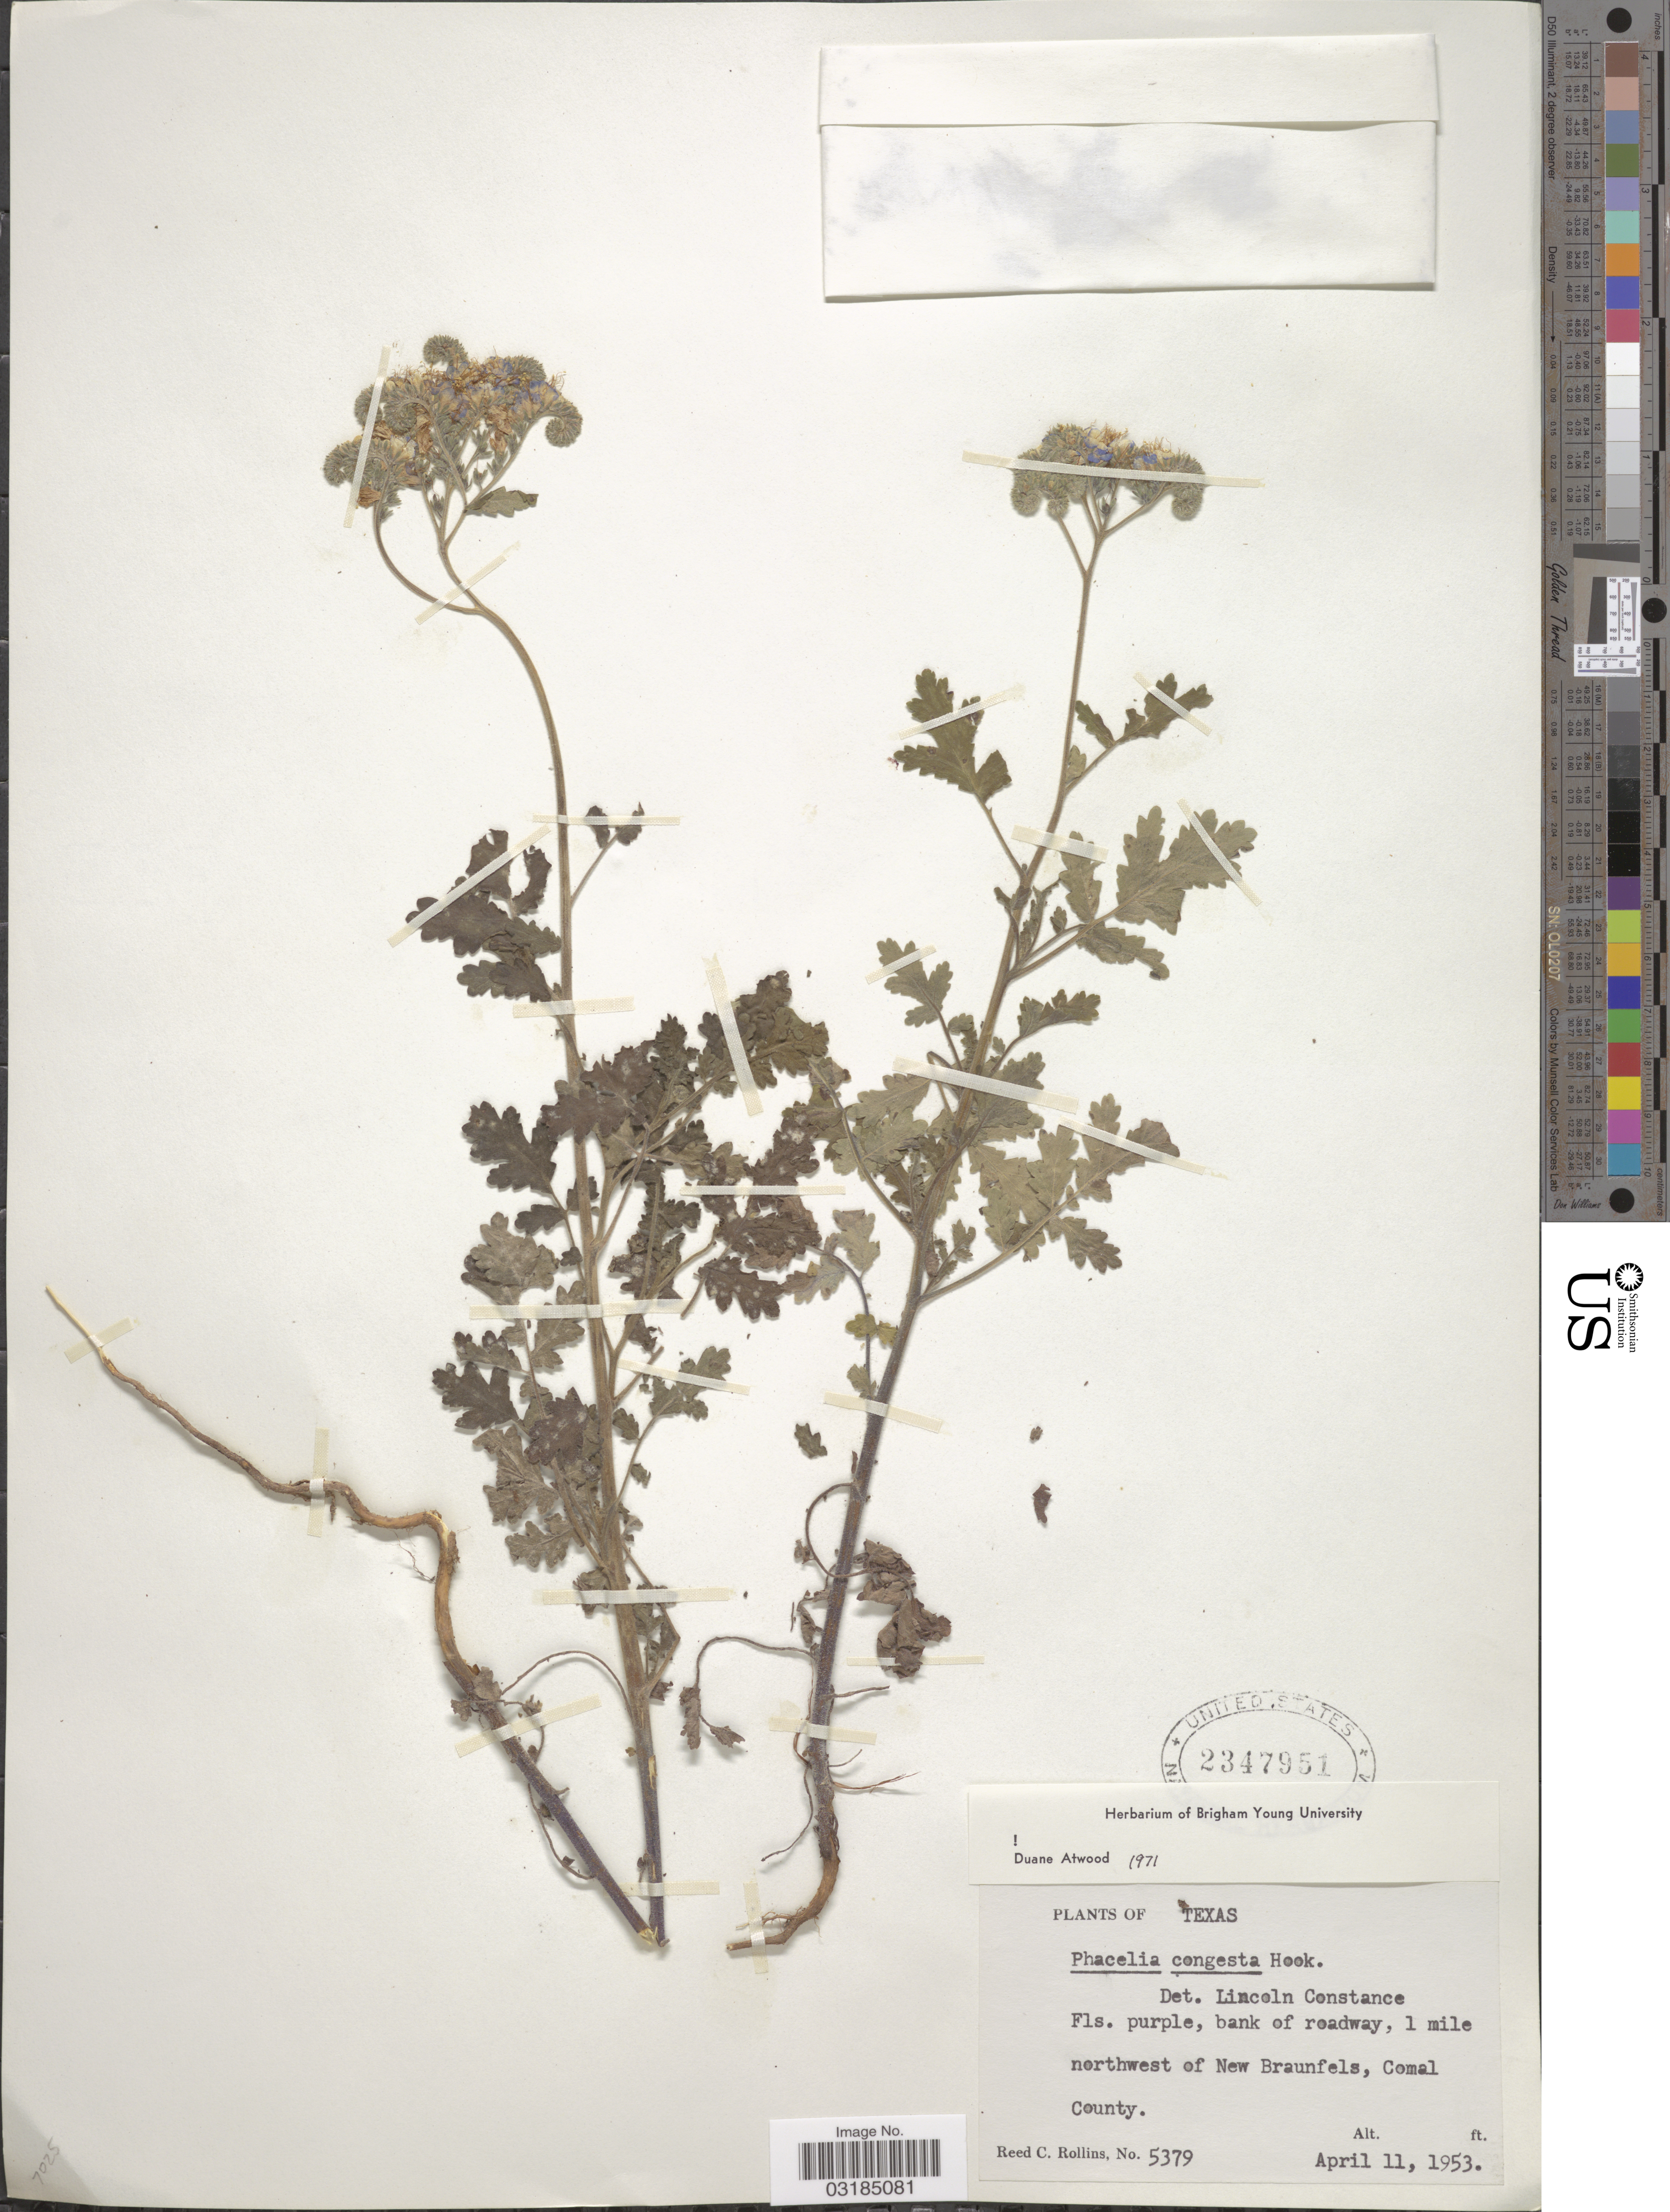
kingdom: Plantae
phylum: Tracheophyta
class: Magnoliopsida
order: Boraginales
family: Hydrophyllaceae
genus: Phacelia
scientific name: Phacelia congesta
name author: Hook.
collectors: R. C. Rollins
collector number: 5379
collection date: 1953-04-11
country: United States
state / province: Texas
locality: Bank of roadway, 1 mile northwest of New Braunfels, Comal County.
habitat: bank of roadway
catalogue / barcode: US 2347951